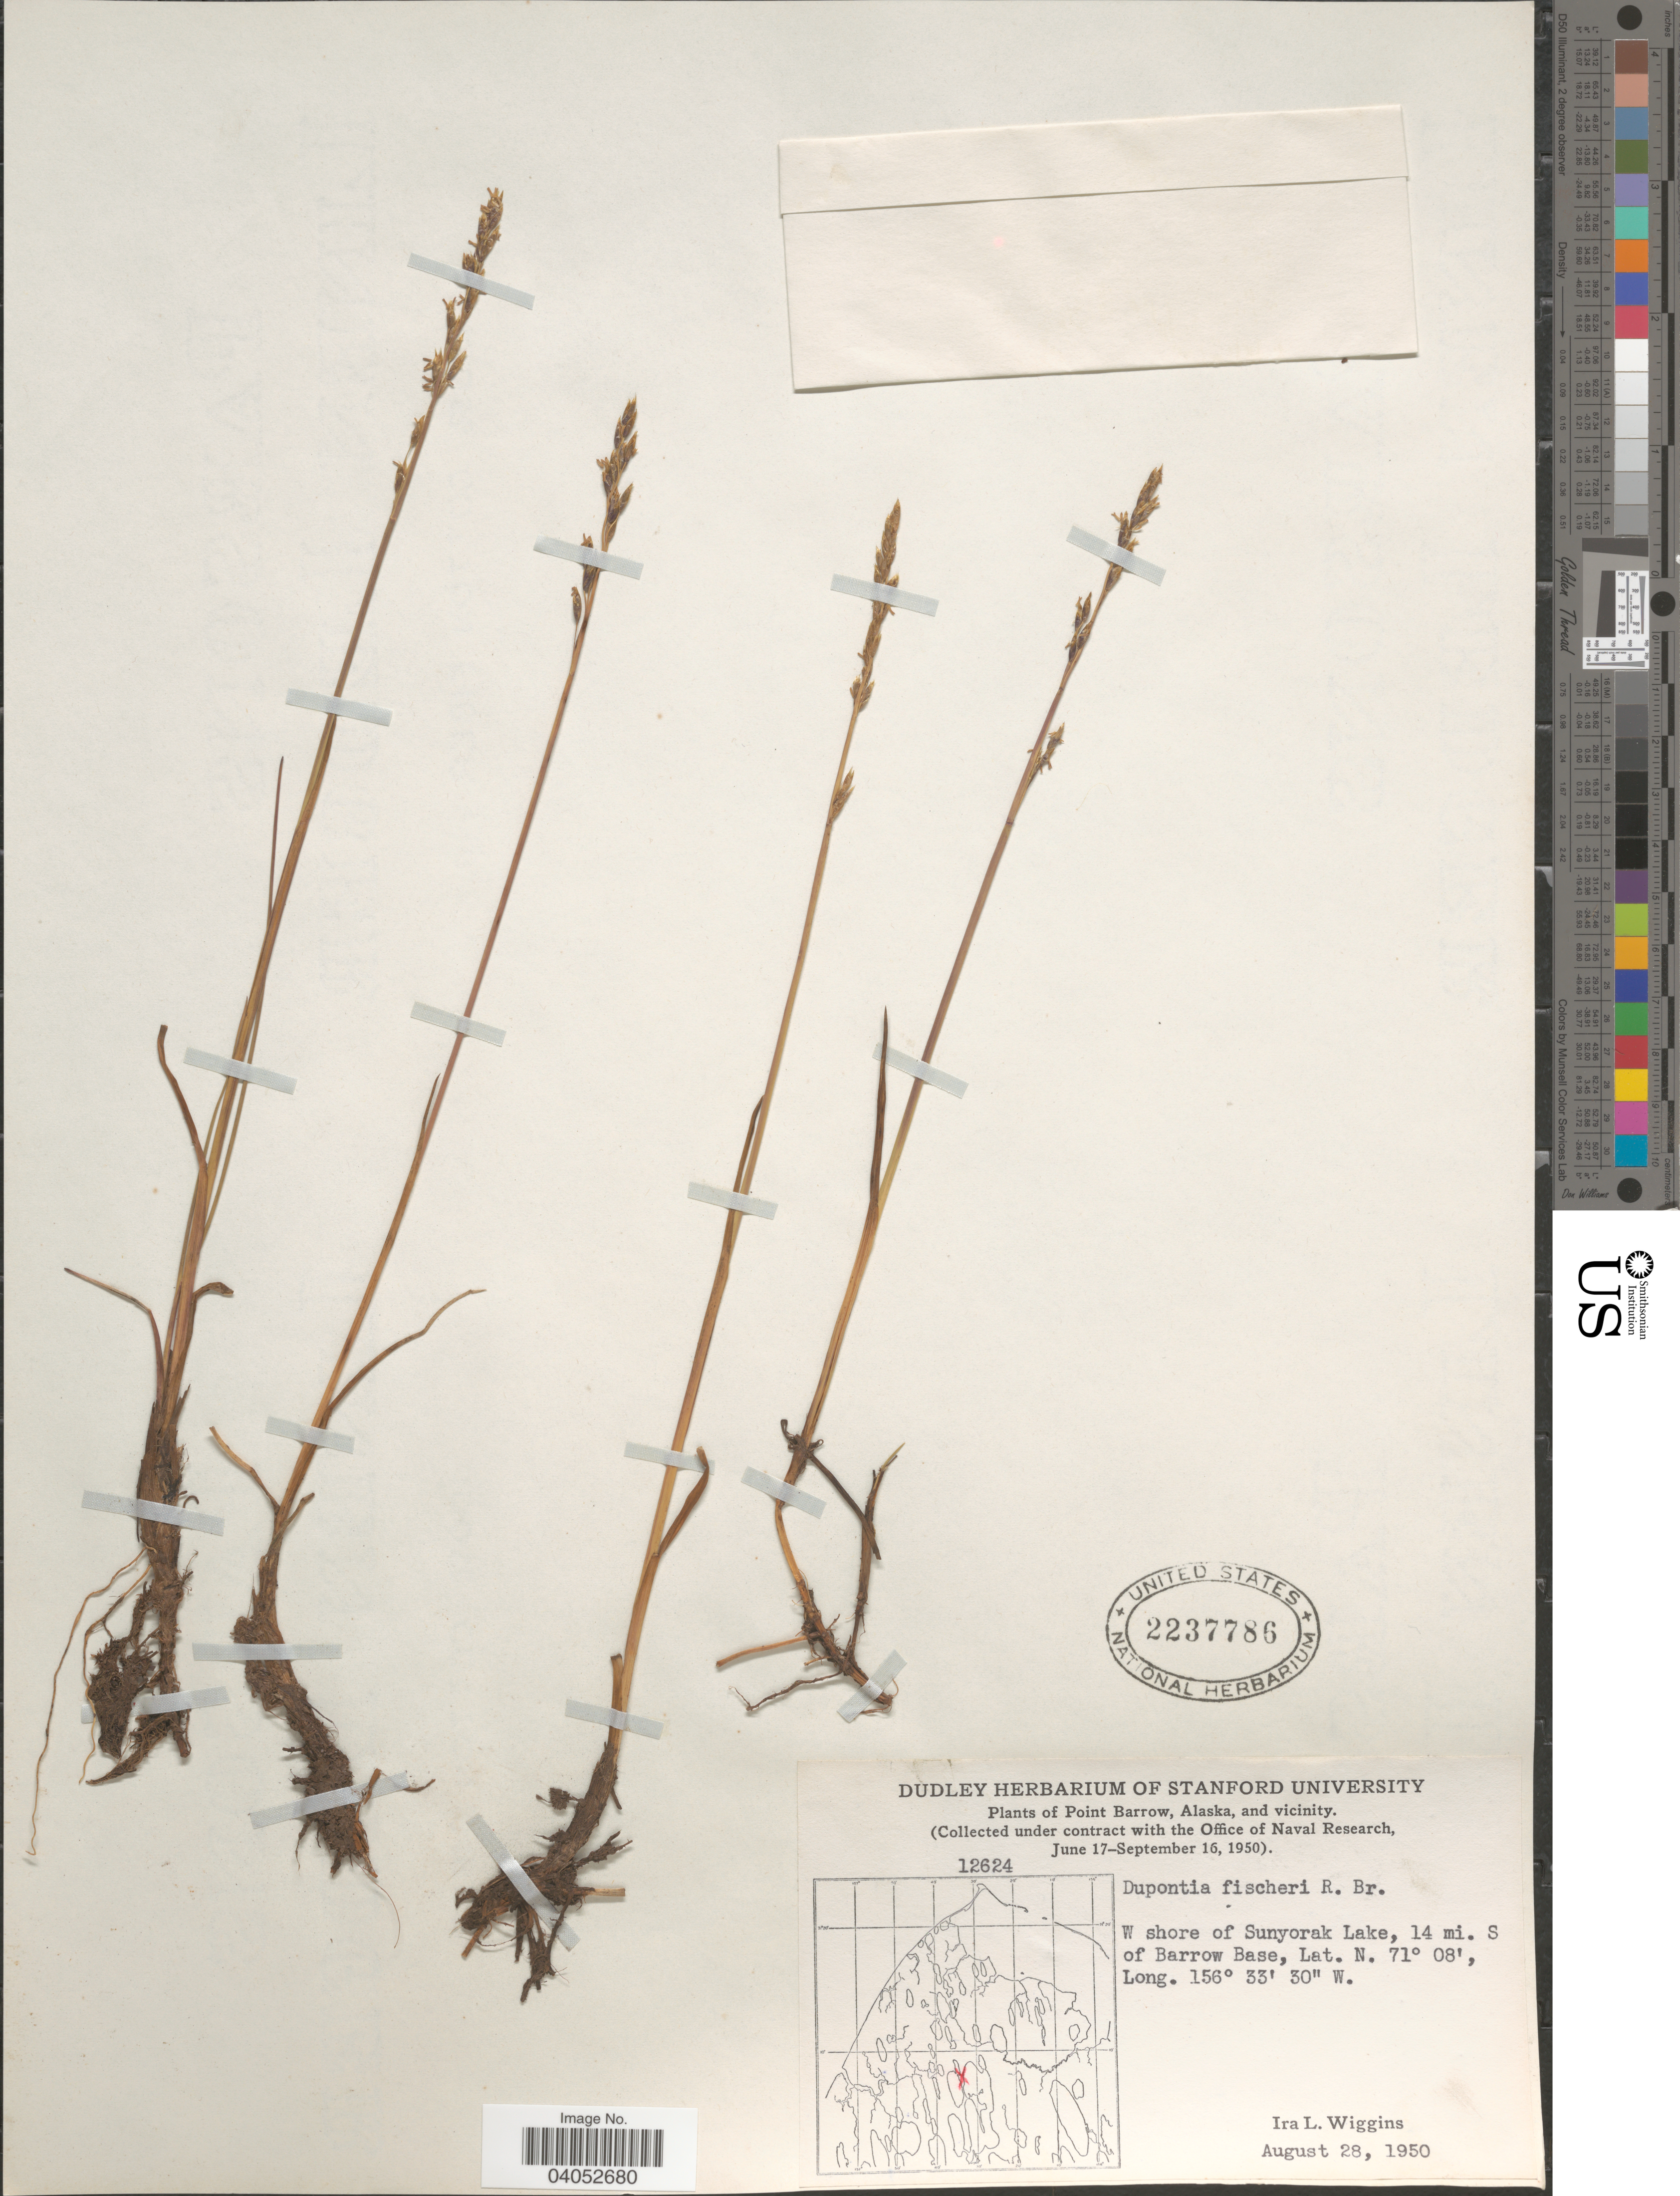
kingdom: Plantae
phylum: Tracheophyta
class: Liliopsida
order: Poales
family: Poaceae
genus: Dupontia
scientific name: Dupontia micrantha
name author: Holm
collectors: I. L. Wiggins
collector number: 12624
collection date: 1950-08-28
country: United States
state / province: Alaska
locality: Point Barrow and vicinity. W shore of Sunyorak Lake, 14 mi. S of Barrow Base.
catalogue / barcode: US 2237786